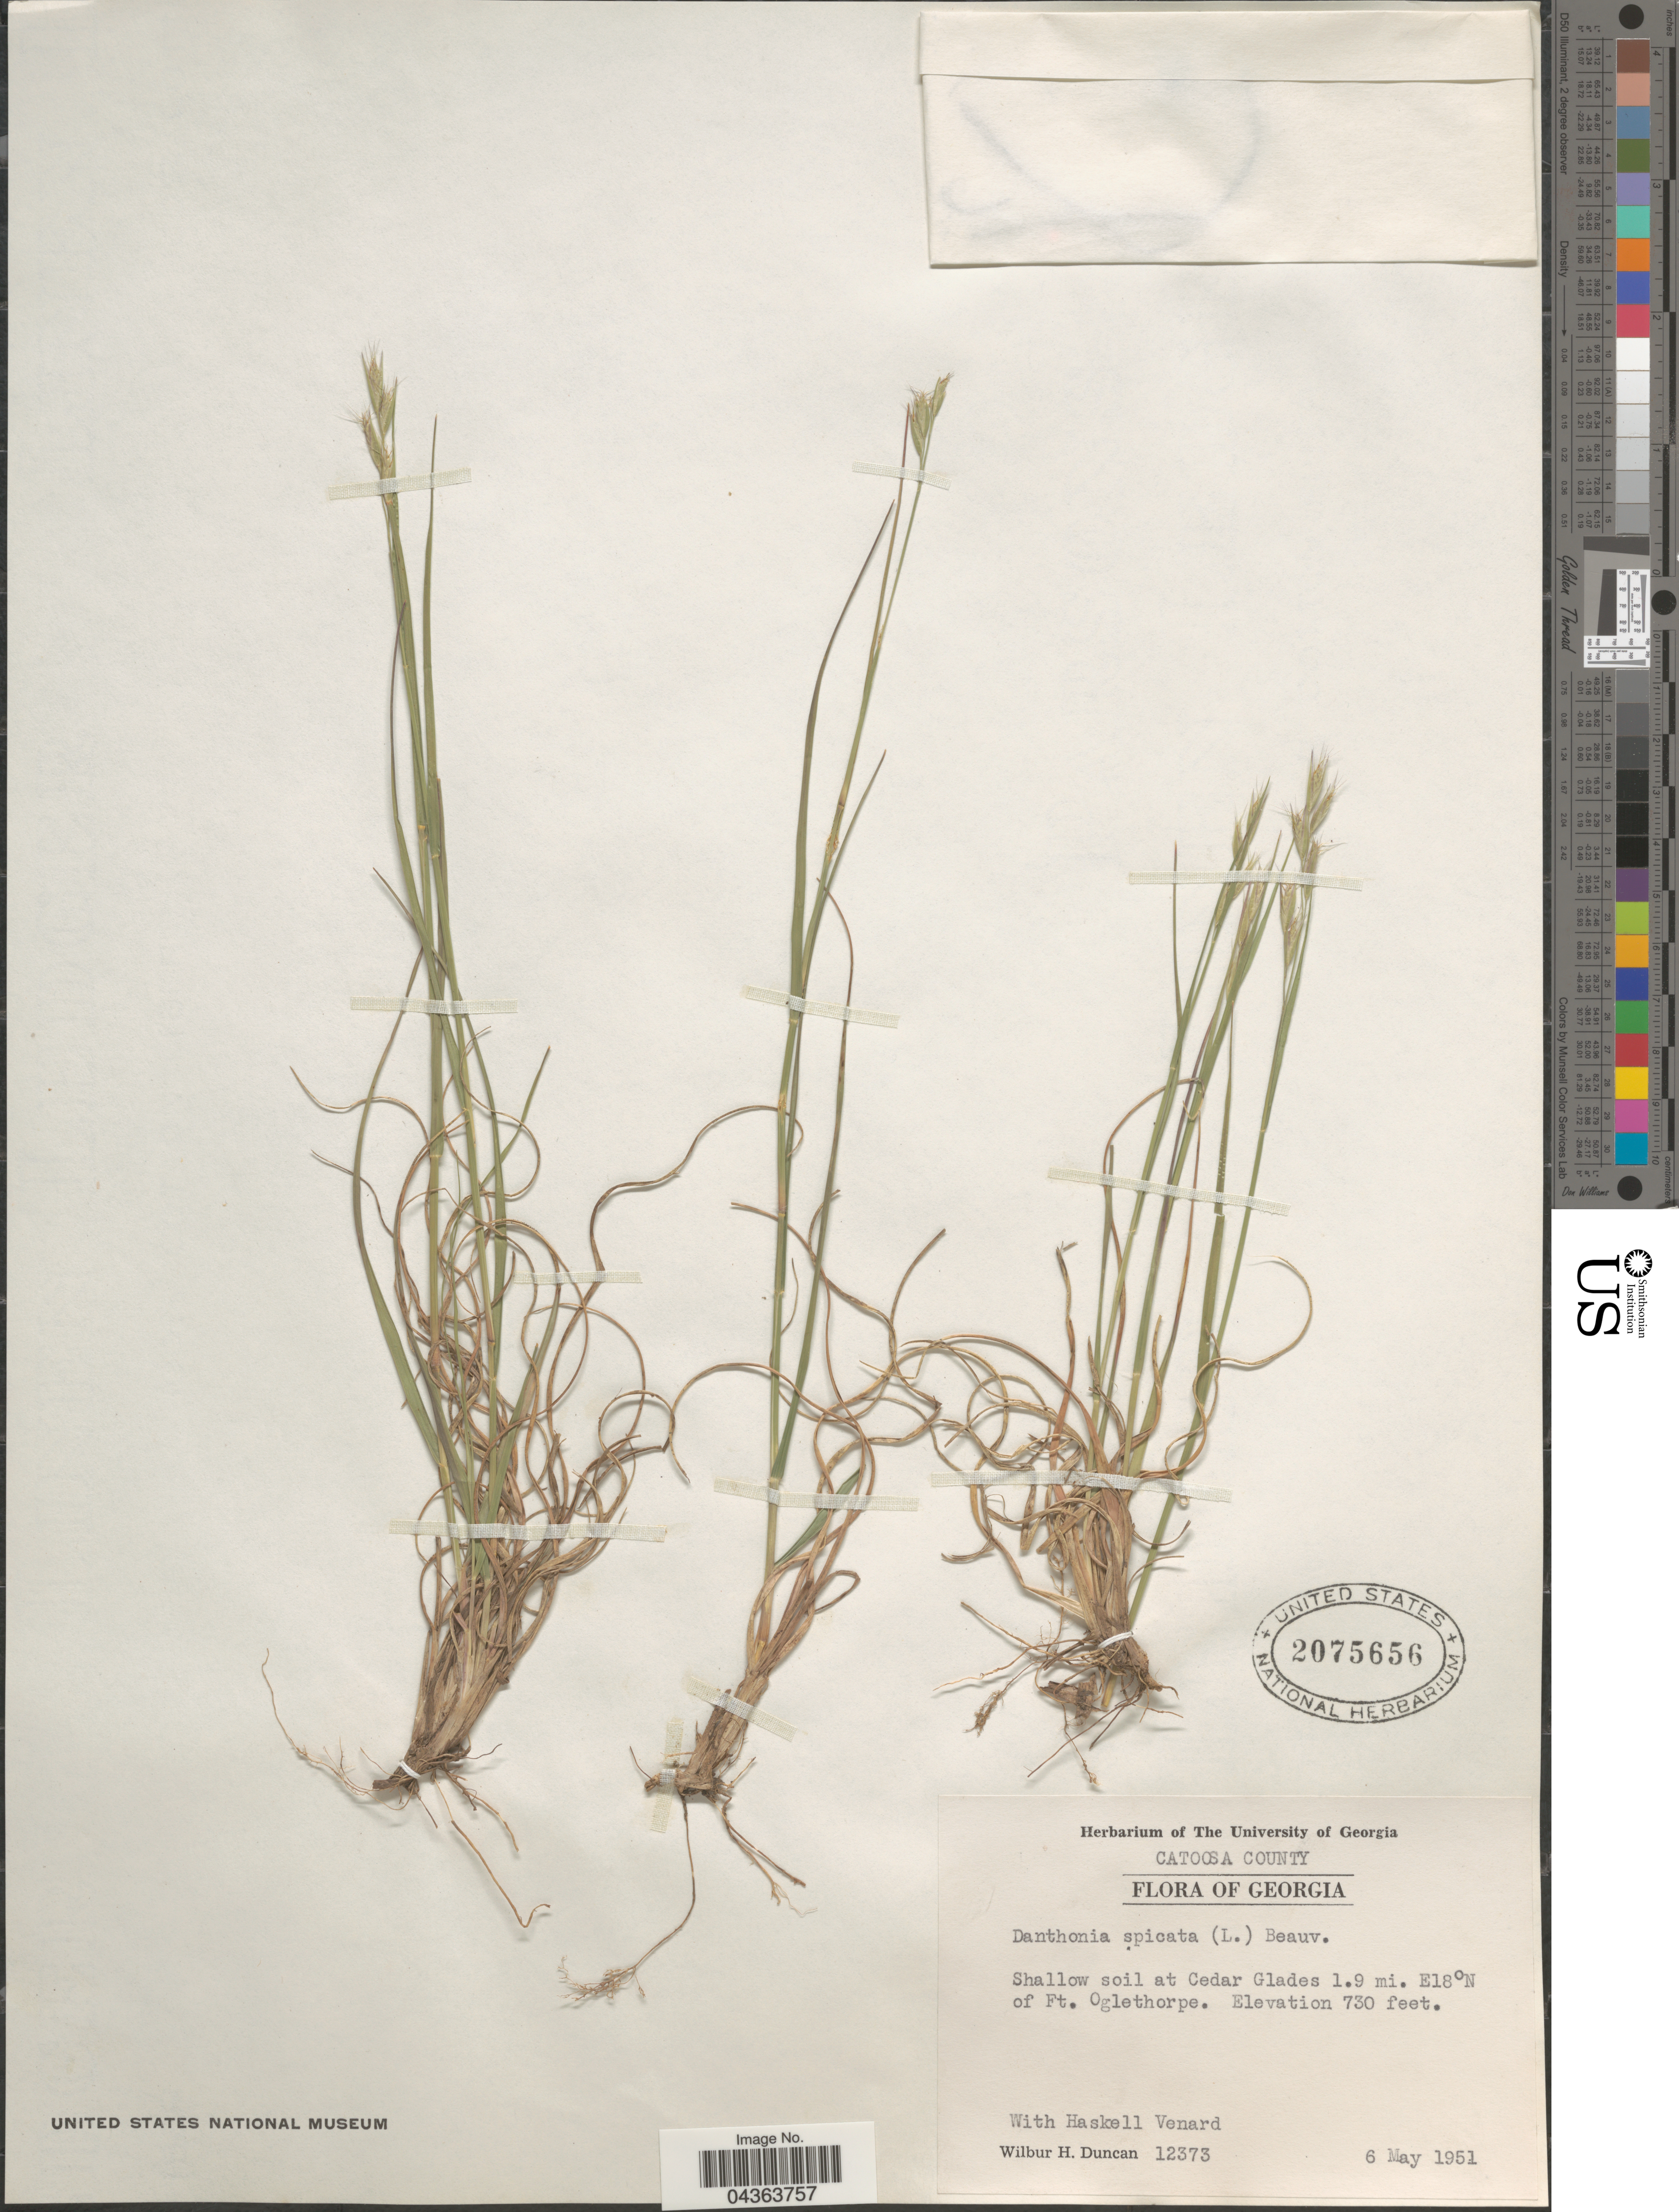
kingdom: Plantae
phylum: Tracheophyta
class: Liliopsida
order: Poales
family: Poaceae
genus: Danthonia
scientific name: Danthonia spicata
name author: (L.) P. Beauv. ex Roem. & Schult.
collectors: W. H. Duncan & H. Venard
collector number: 12373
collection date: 1951-05-06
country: United States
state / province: Georgia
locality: Catoosa County. Shallow soil at Cedar Glades 1.9 mi. E18°N of Ft. Oglethorpe.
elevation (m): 223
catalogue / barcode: US 2075656